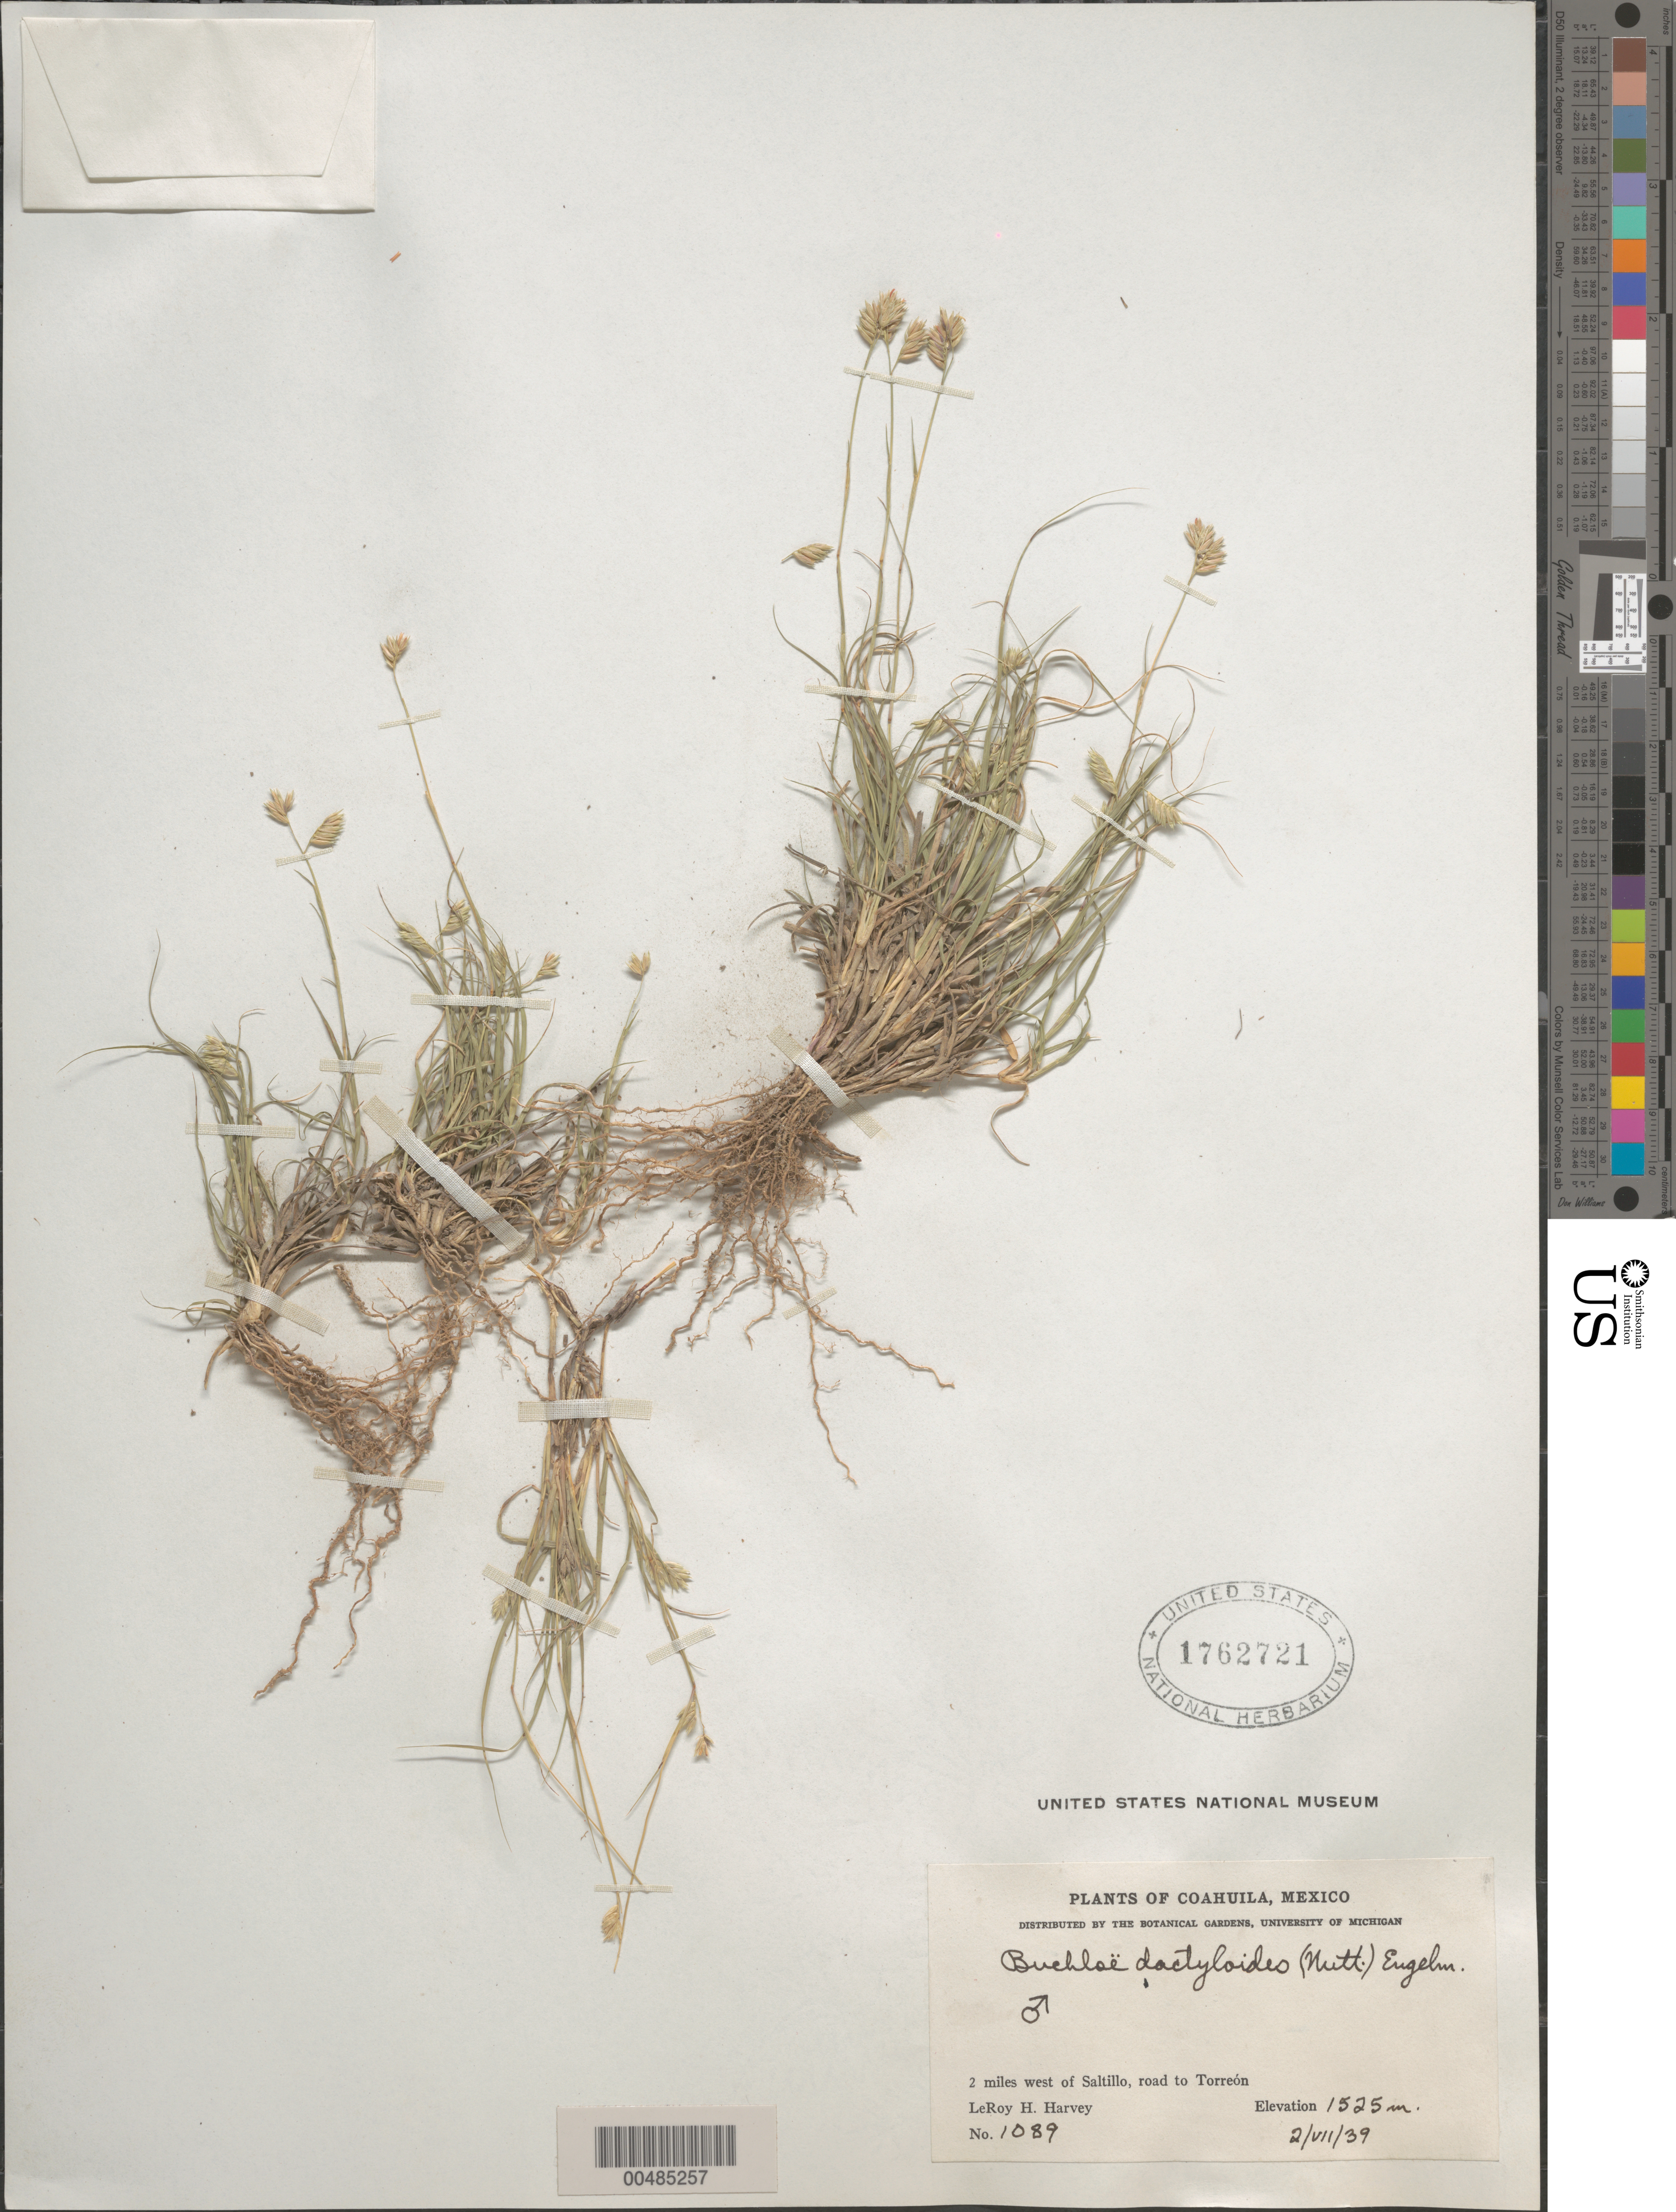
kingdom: Plantae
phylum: Tracheophyta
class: Liliopsida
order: Poales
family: Poaceae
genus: Buchloe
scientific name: Buchloe dactyloides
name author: (Nutt.) Engelm.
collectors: L. H. Harvey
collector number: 1089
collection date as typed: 2 Jul 1939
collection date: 1939-07-02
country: Mexico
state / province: Coahuila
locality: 2 mi W of Saltillo, road to Torreón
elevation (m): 1525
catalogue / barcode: US 1762721